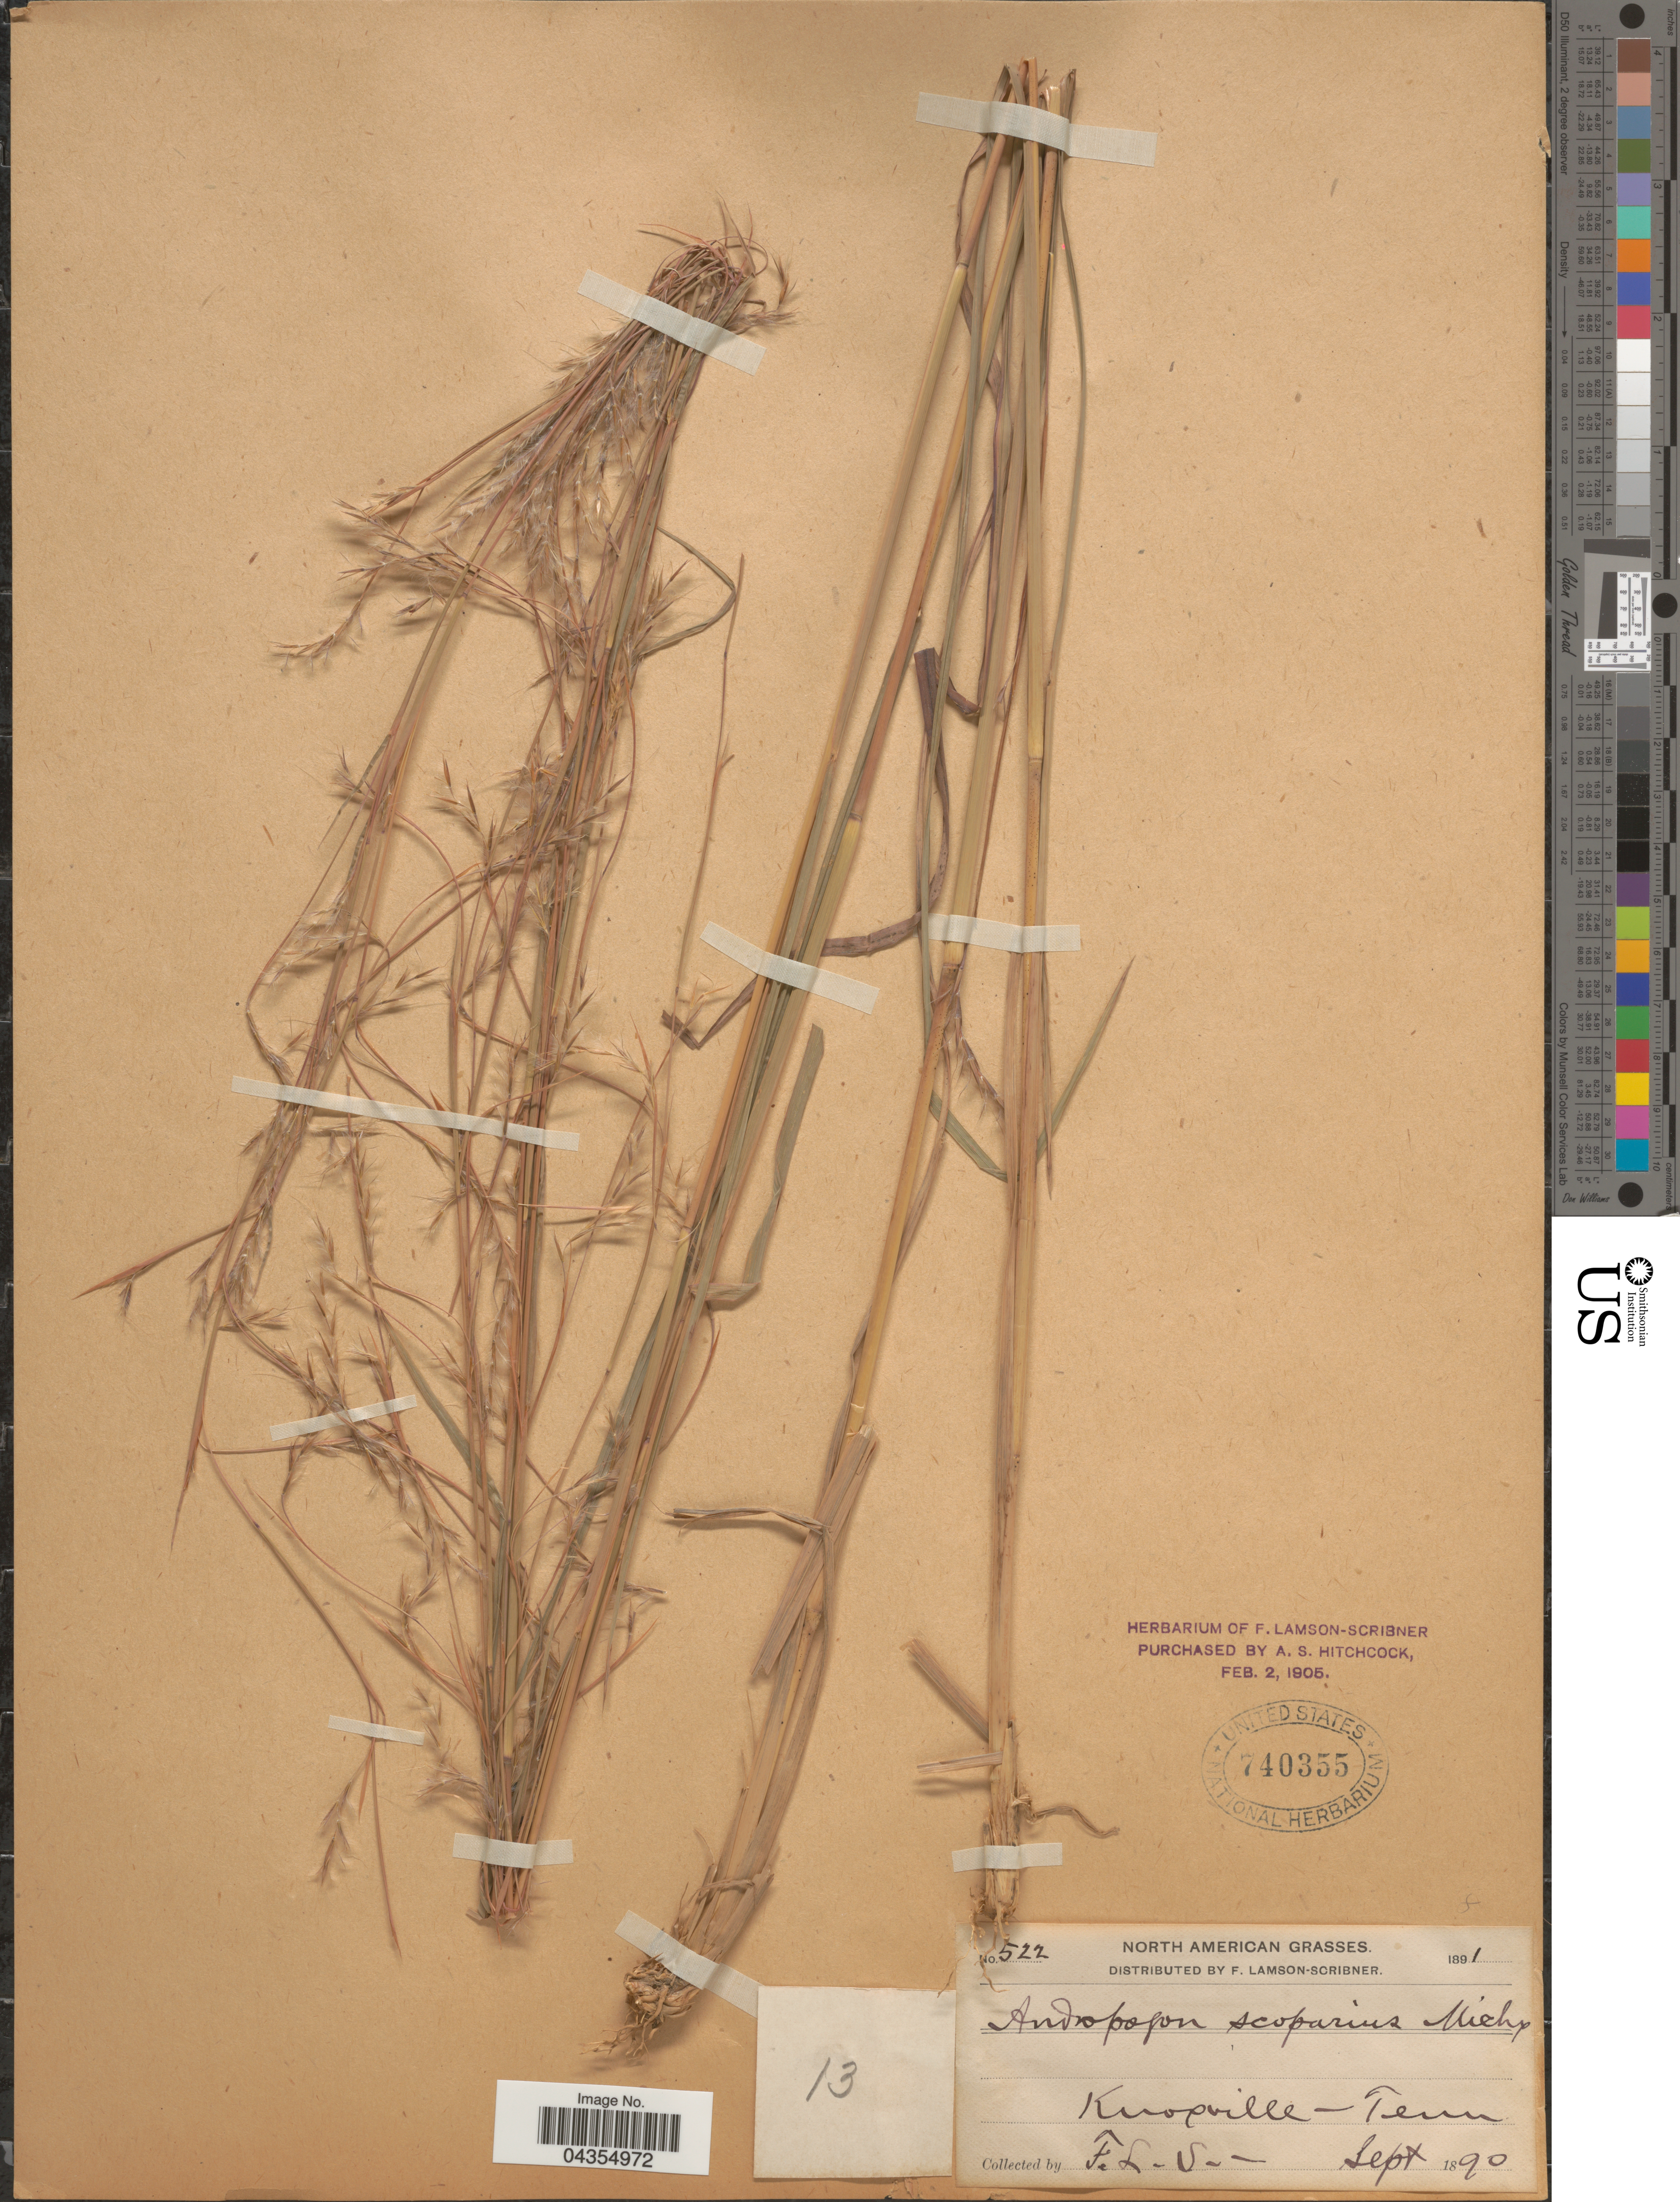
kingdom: Plantae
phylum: Tracheophyta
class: Liliopsida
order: Poales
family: Poaceae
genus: Schizachyrium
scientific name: Schizachyrium sanguineum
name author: (Retz.) Alston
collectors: F. Lamson-Scribner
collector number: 522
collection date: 1890-09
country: United States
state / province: Tennessee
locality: Knoxville.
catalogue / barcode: US 740355